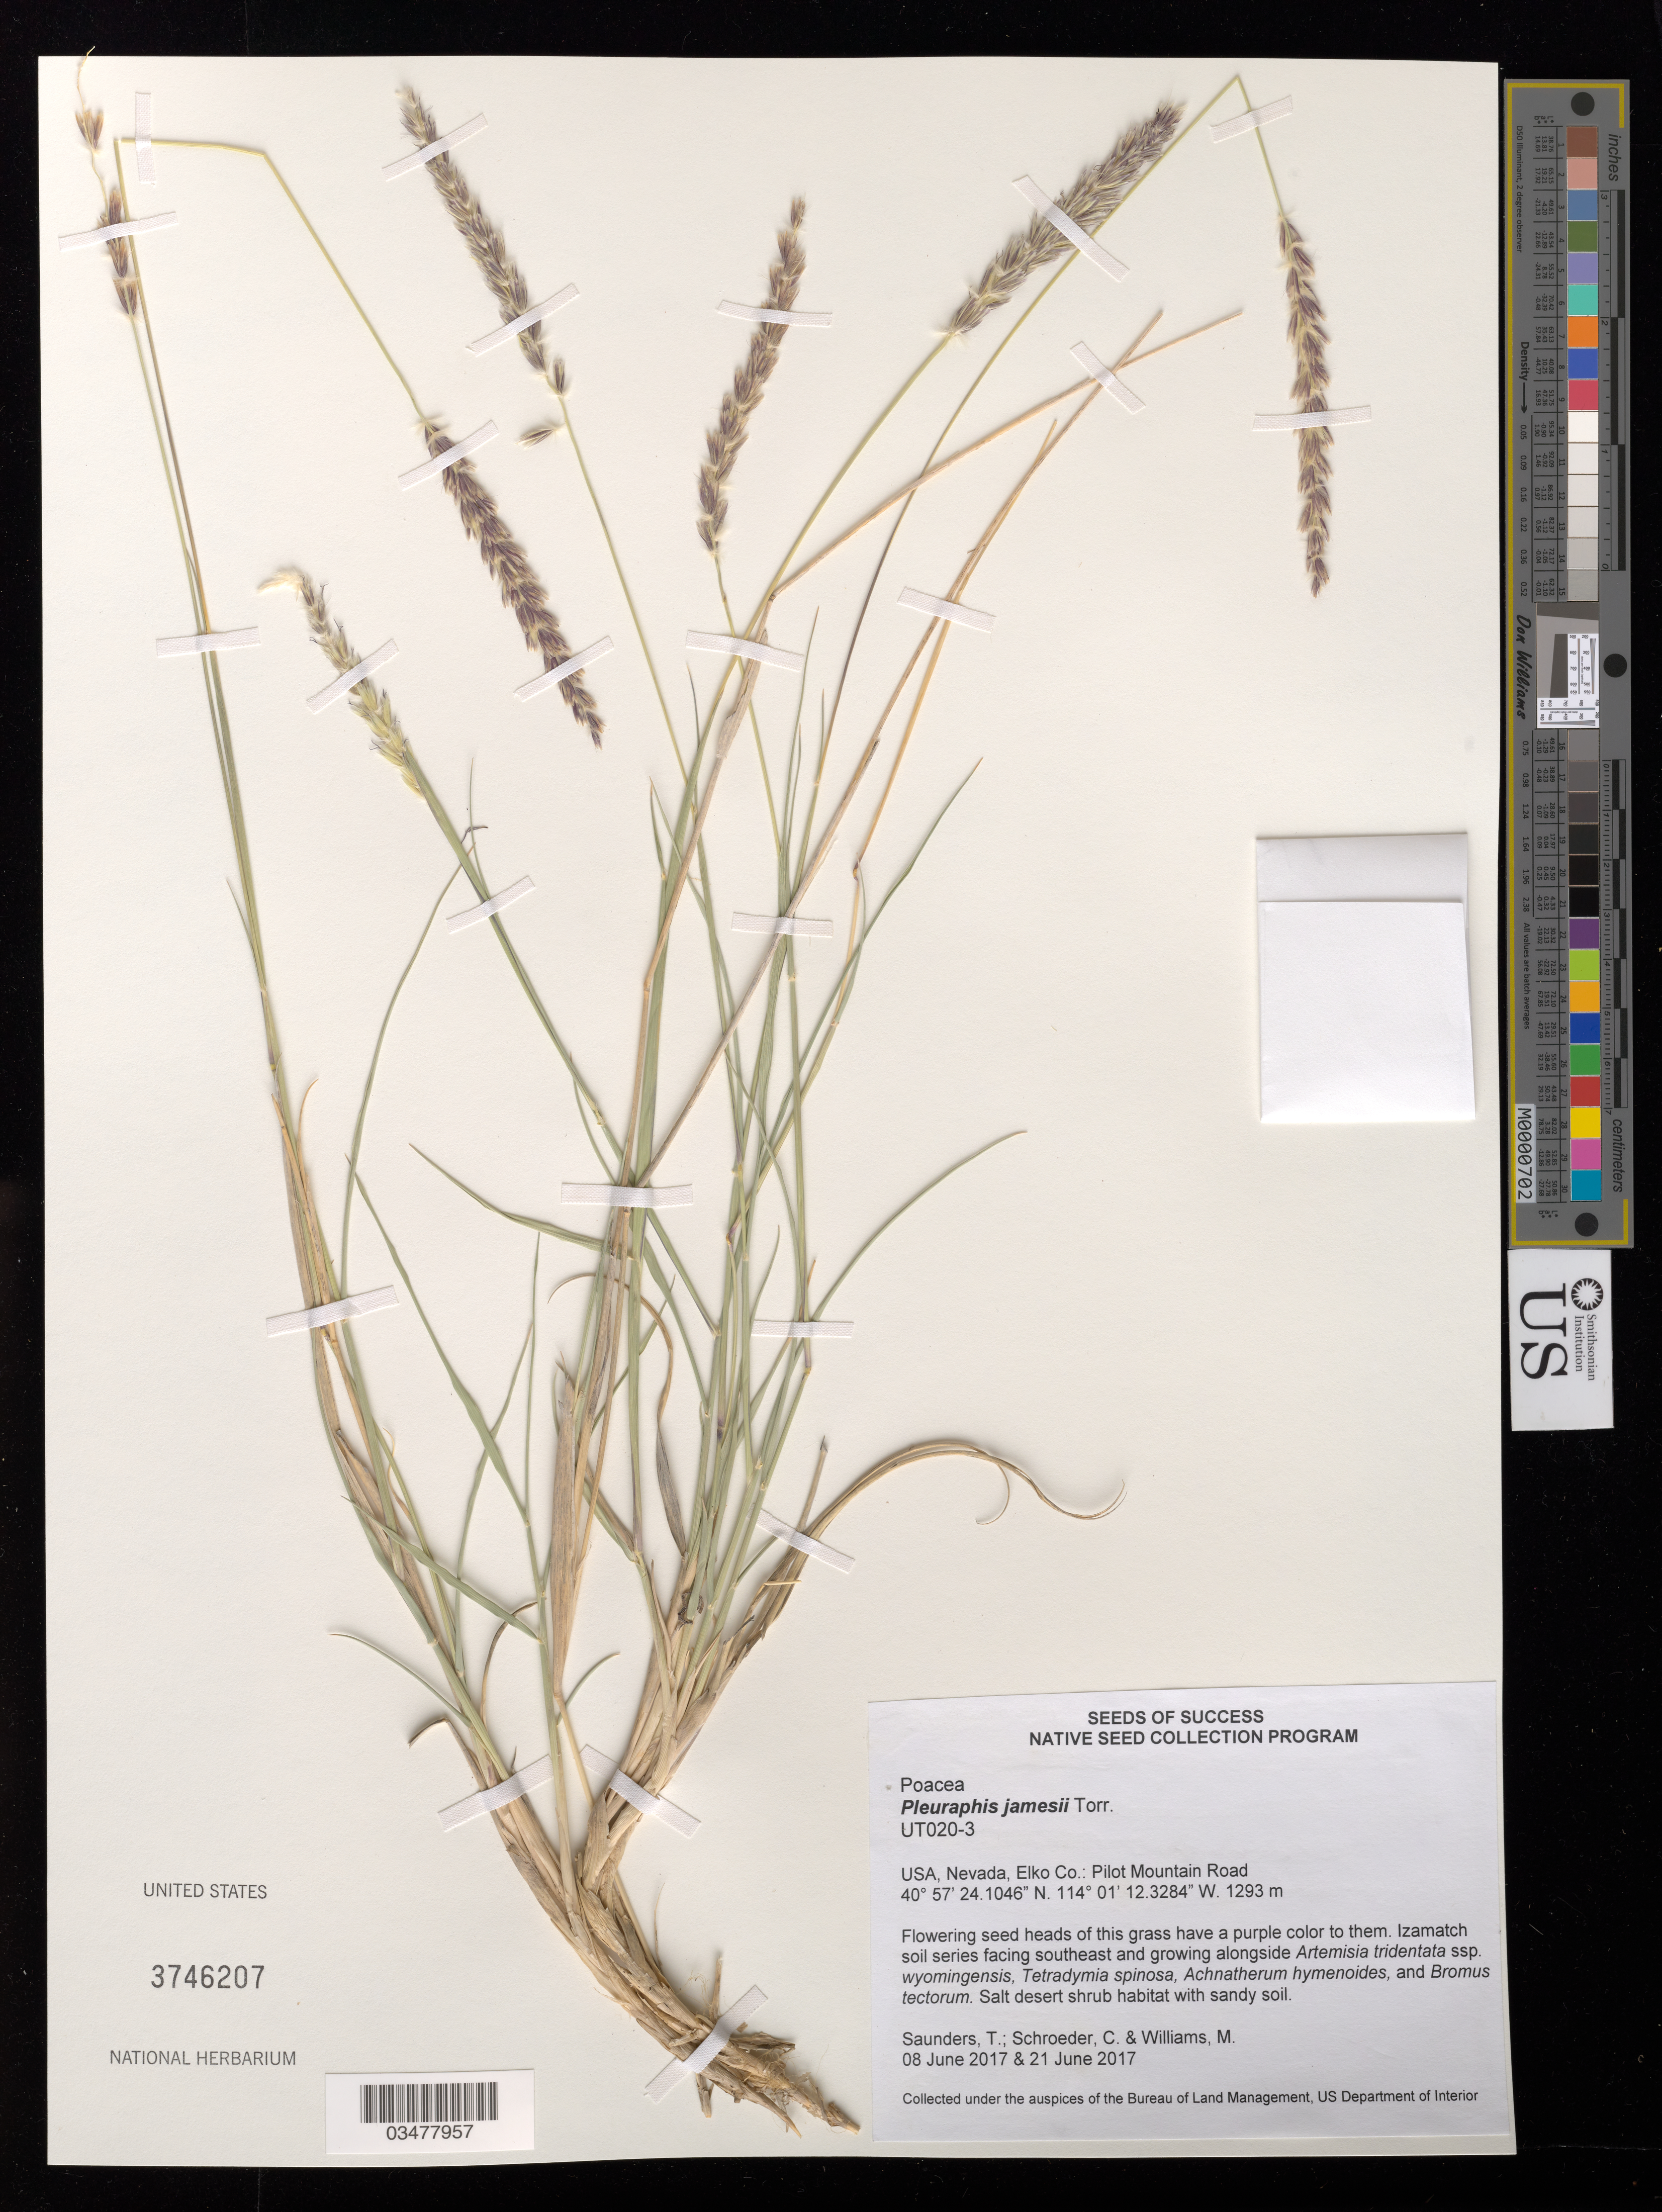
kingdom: Plantae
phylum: Tracheophyta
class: Liliopsida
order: Poales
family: Poaceae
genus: Pleuraphis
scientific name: Pleuraphis jamesii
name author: Torr.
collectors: T. Saunders, C. Schroeder & M. Williams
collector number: UT020-3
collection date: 2017-06-08,2017-06-21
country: United States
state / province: Nevada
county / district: Elko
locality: Pilot Mountain Road.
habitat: Salt desert shrub habitat with sandy soil. With Tetradymia spinosa, Achnatherum hymenoides, Bromus tectorum, etc.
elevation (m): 1293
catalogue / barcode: US 3746207